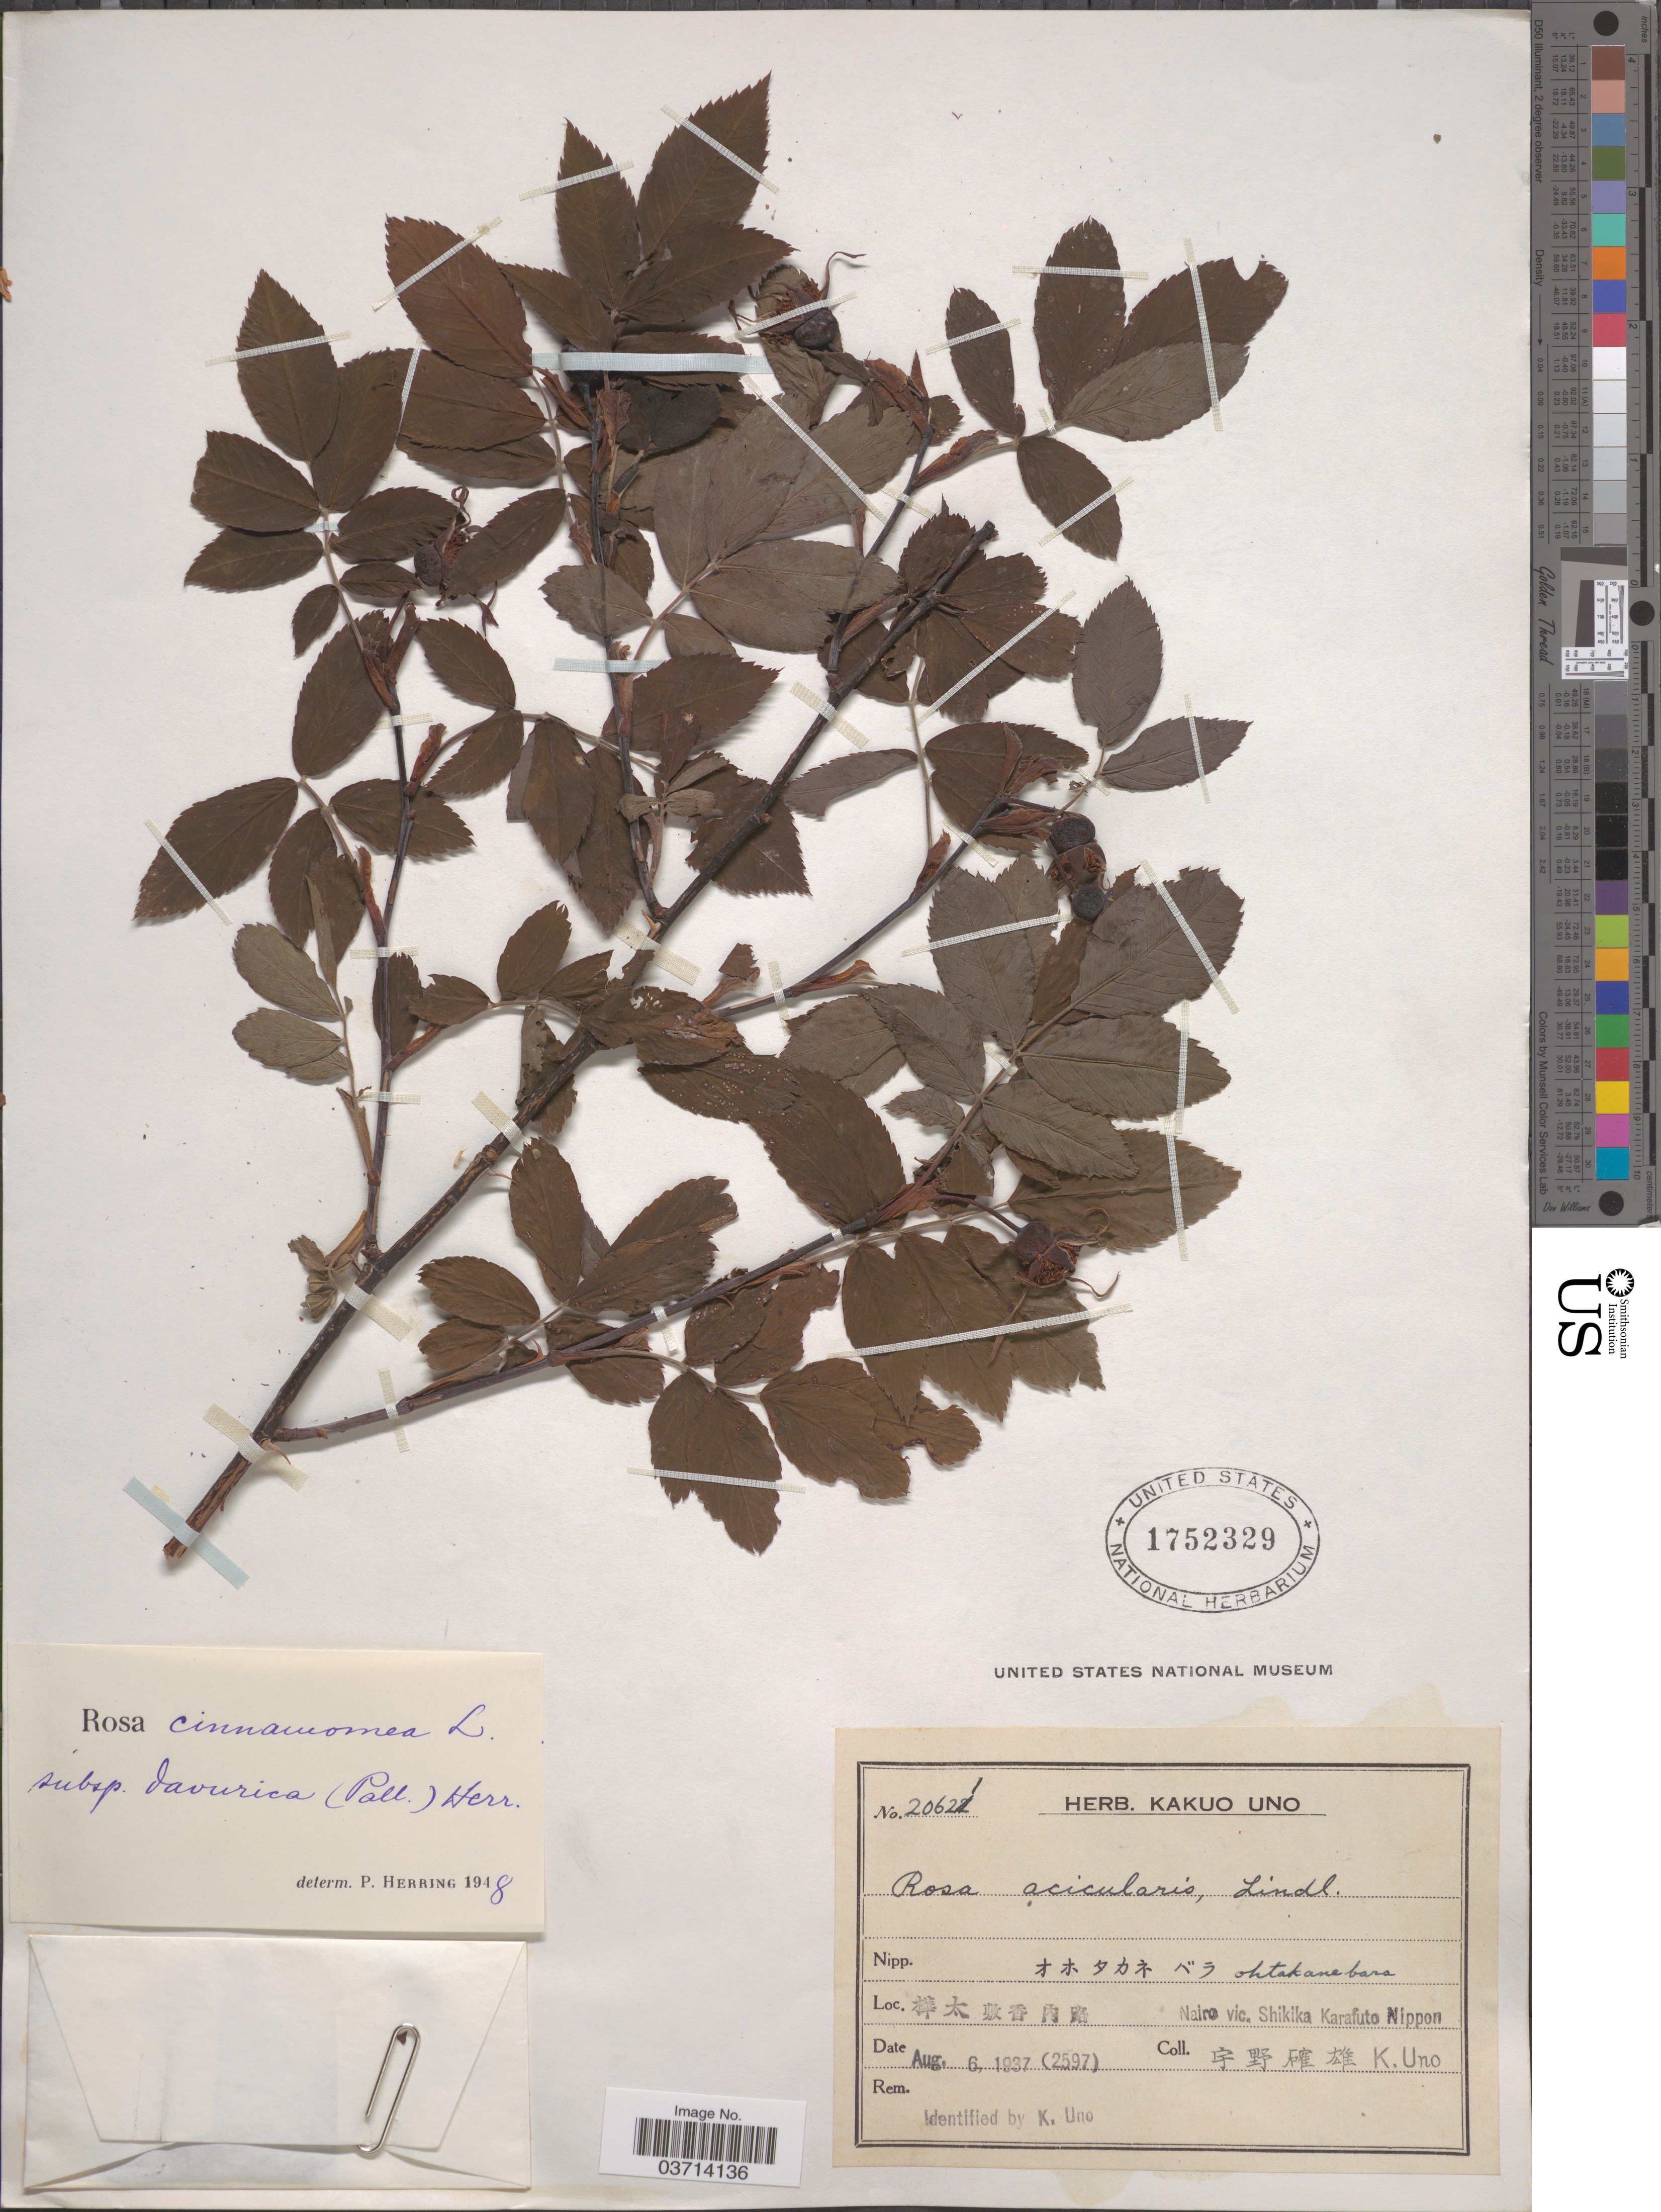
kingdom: Plantae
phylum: Tracheophyta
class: Magnoliopsida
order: Rosales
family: Rosaceae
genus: Rosa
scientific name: Rosa cinnamomea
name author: L.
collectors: K. Uno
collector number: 20621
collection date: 1937-08-06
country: Japan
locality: X Nairo vic. Shikika Karafuto.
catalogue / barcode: US 1752329